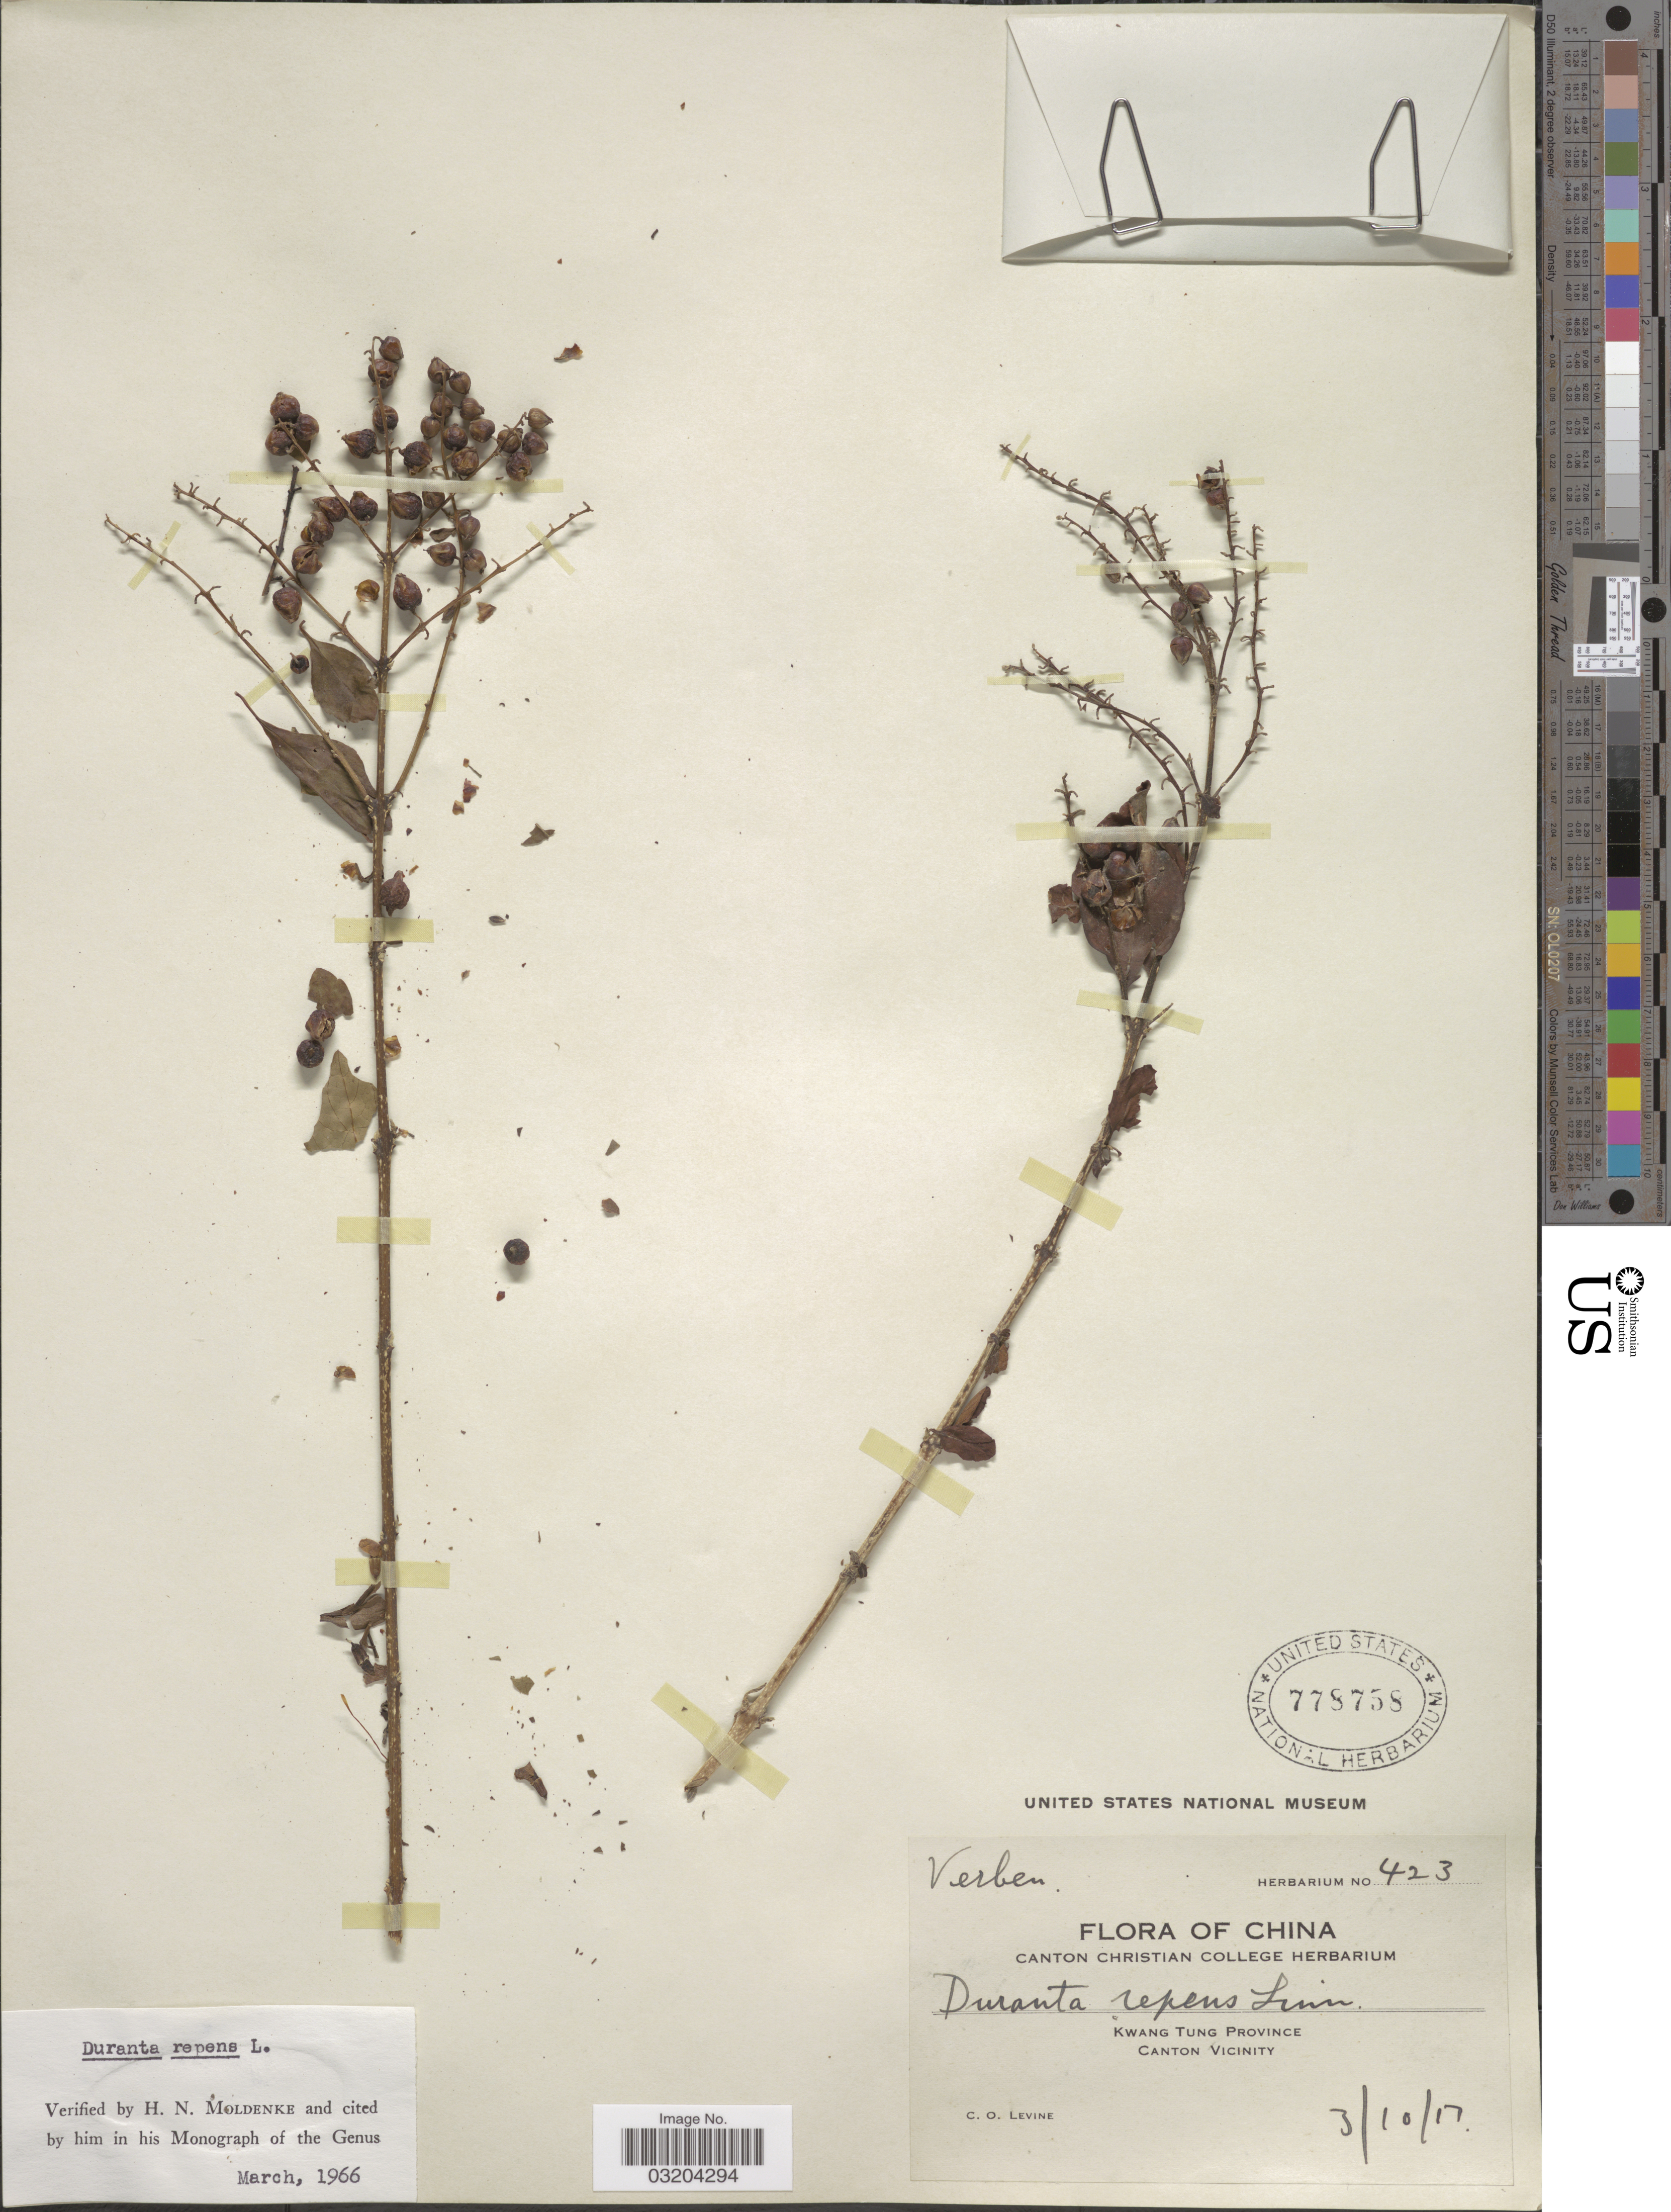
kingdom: Plantae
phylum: Tracheophyta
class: Magnoliopsida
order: Lamiales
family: Verbenaceae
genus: Duranta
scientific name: Duranta erecta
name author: L.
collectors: C. O. Levine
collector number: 423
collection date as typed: Transcribed d/m/y: 3/10/17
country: China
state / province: Guangdong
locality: Kwang Tung Province. Canton Vicinity.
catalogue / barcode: US 778758